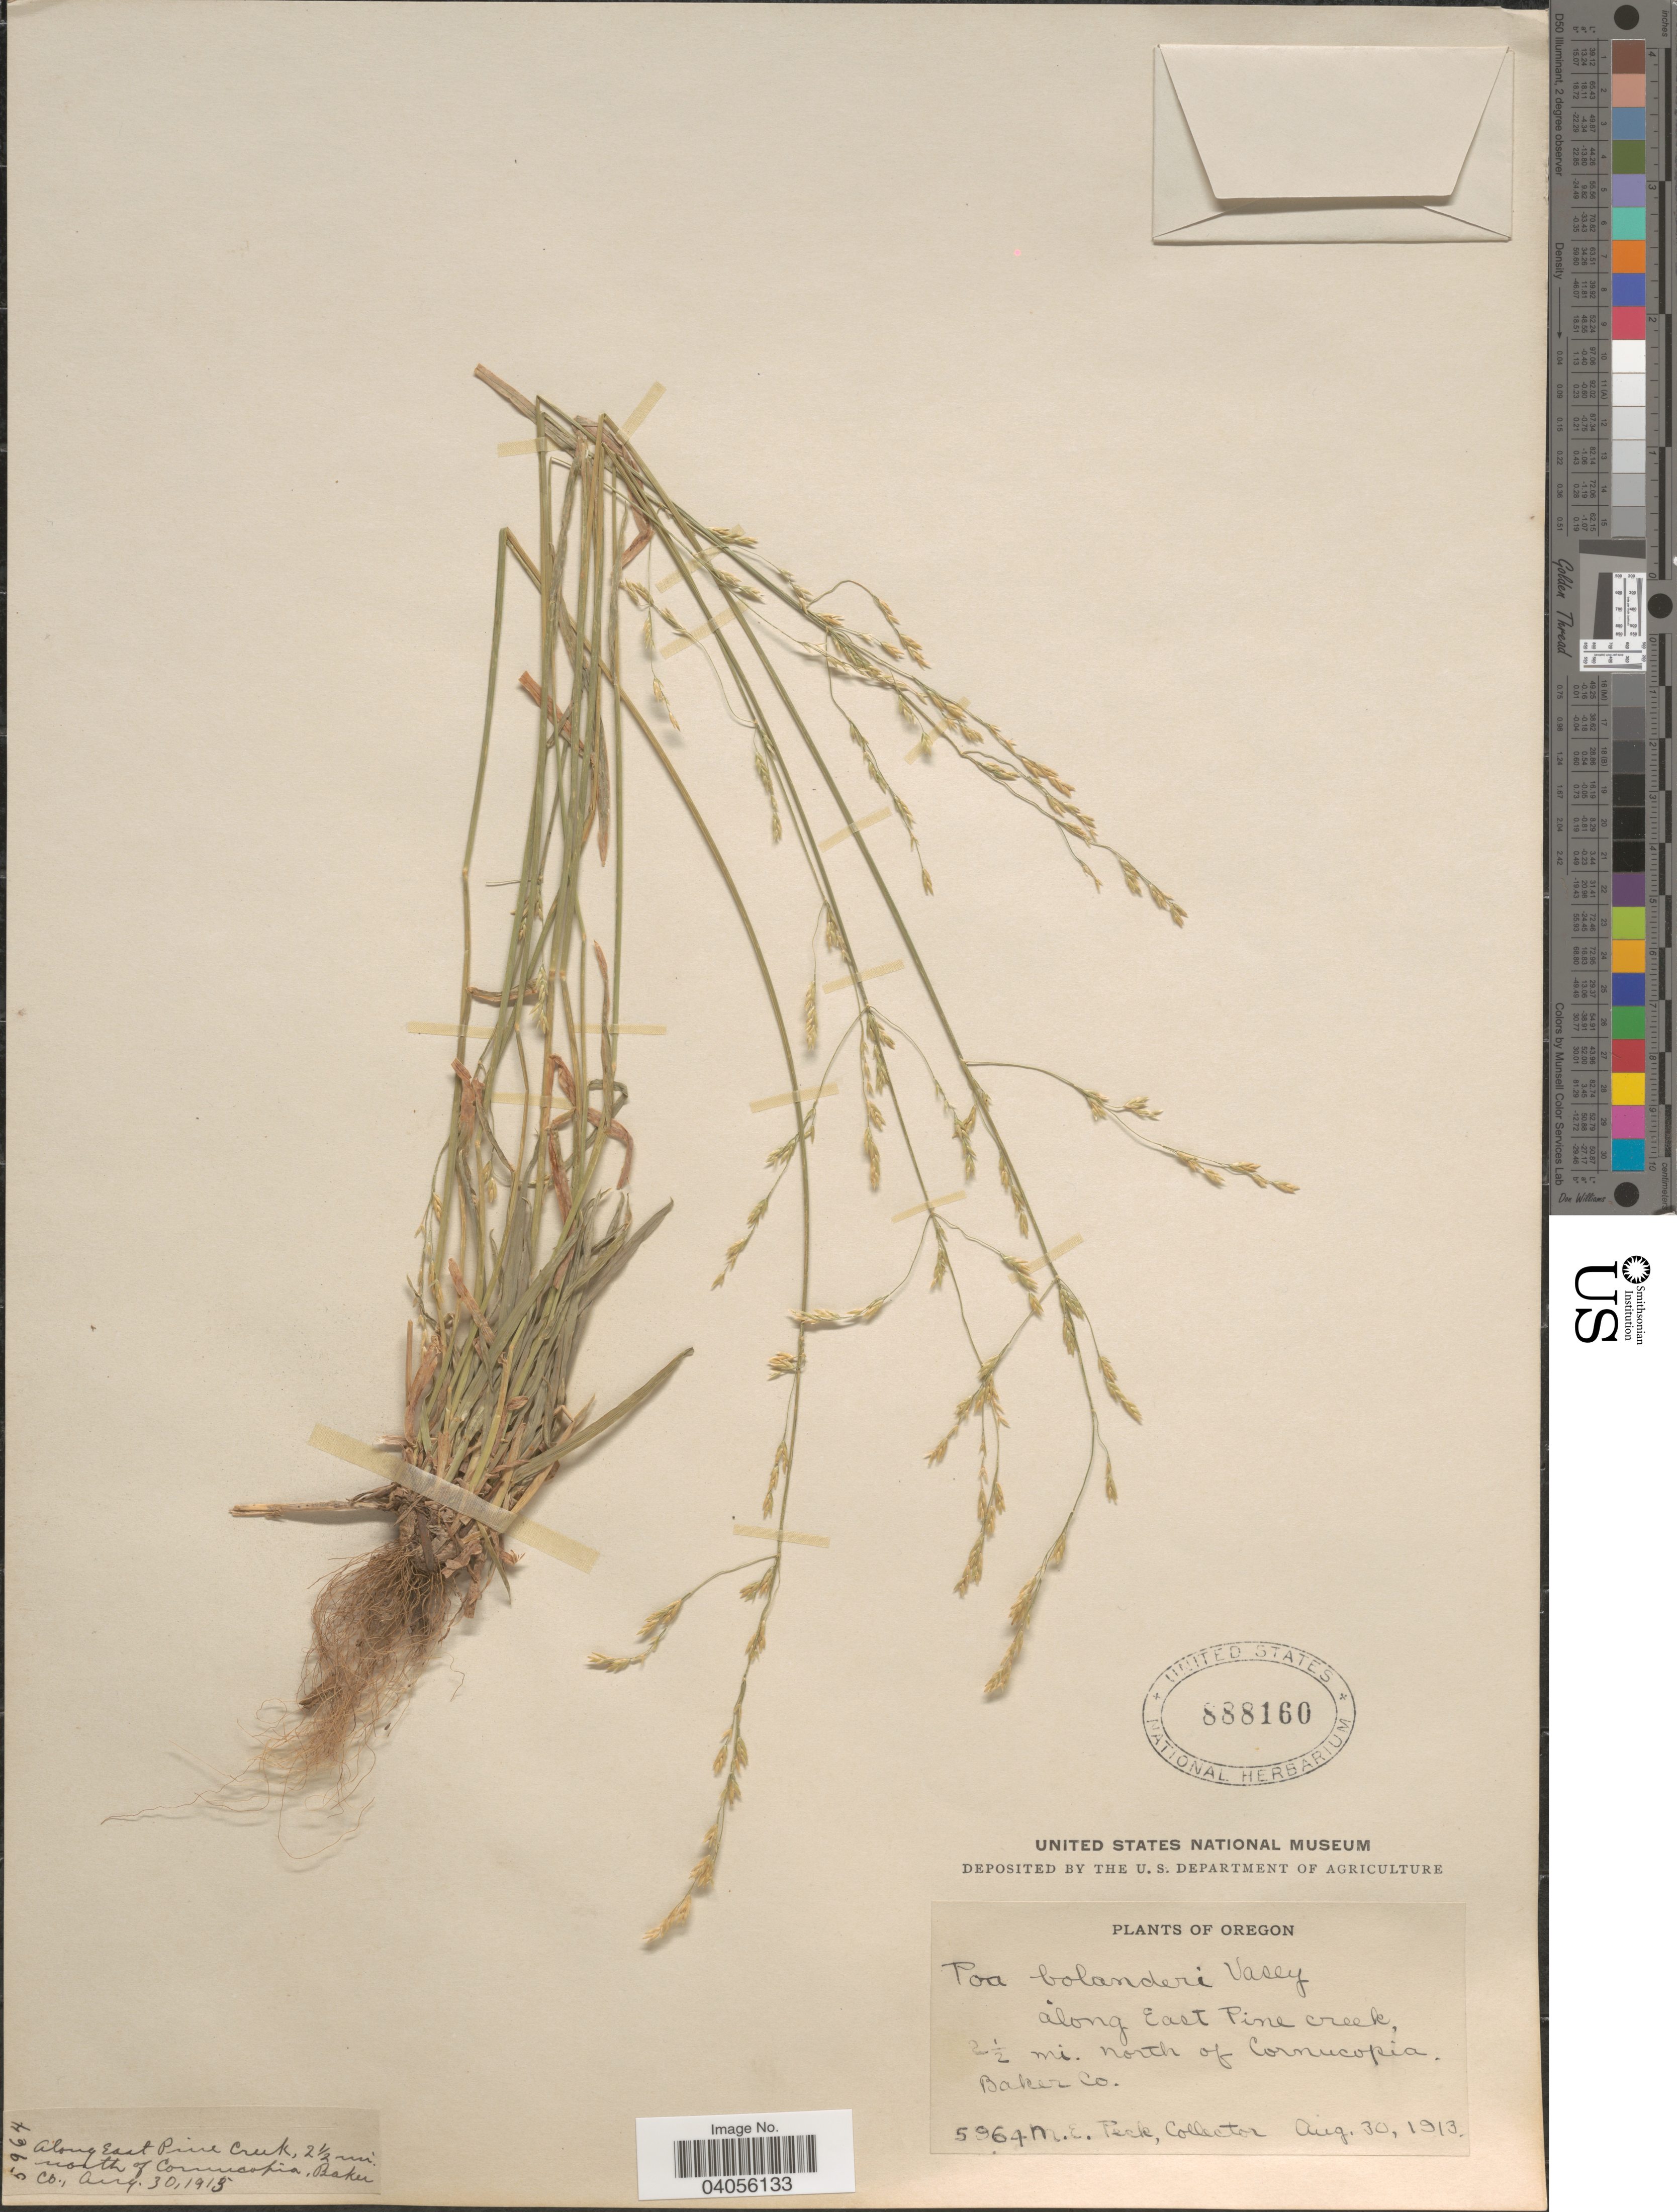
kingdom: Plantae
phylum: Tracheophyta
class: Liliopsida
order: Poales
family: Poaceae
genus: Poa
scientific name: Poa bolanderi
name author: Vasey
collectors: M. E. Peck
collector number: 5964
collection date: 1913-08-30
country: United States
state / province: Oregon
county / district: Baker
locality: Along East Pine creek, 2½ mi. north of Cornucopia. Baker Co.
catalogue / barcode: US 888160